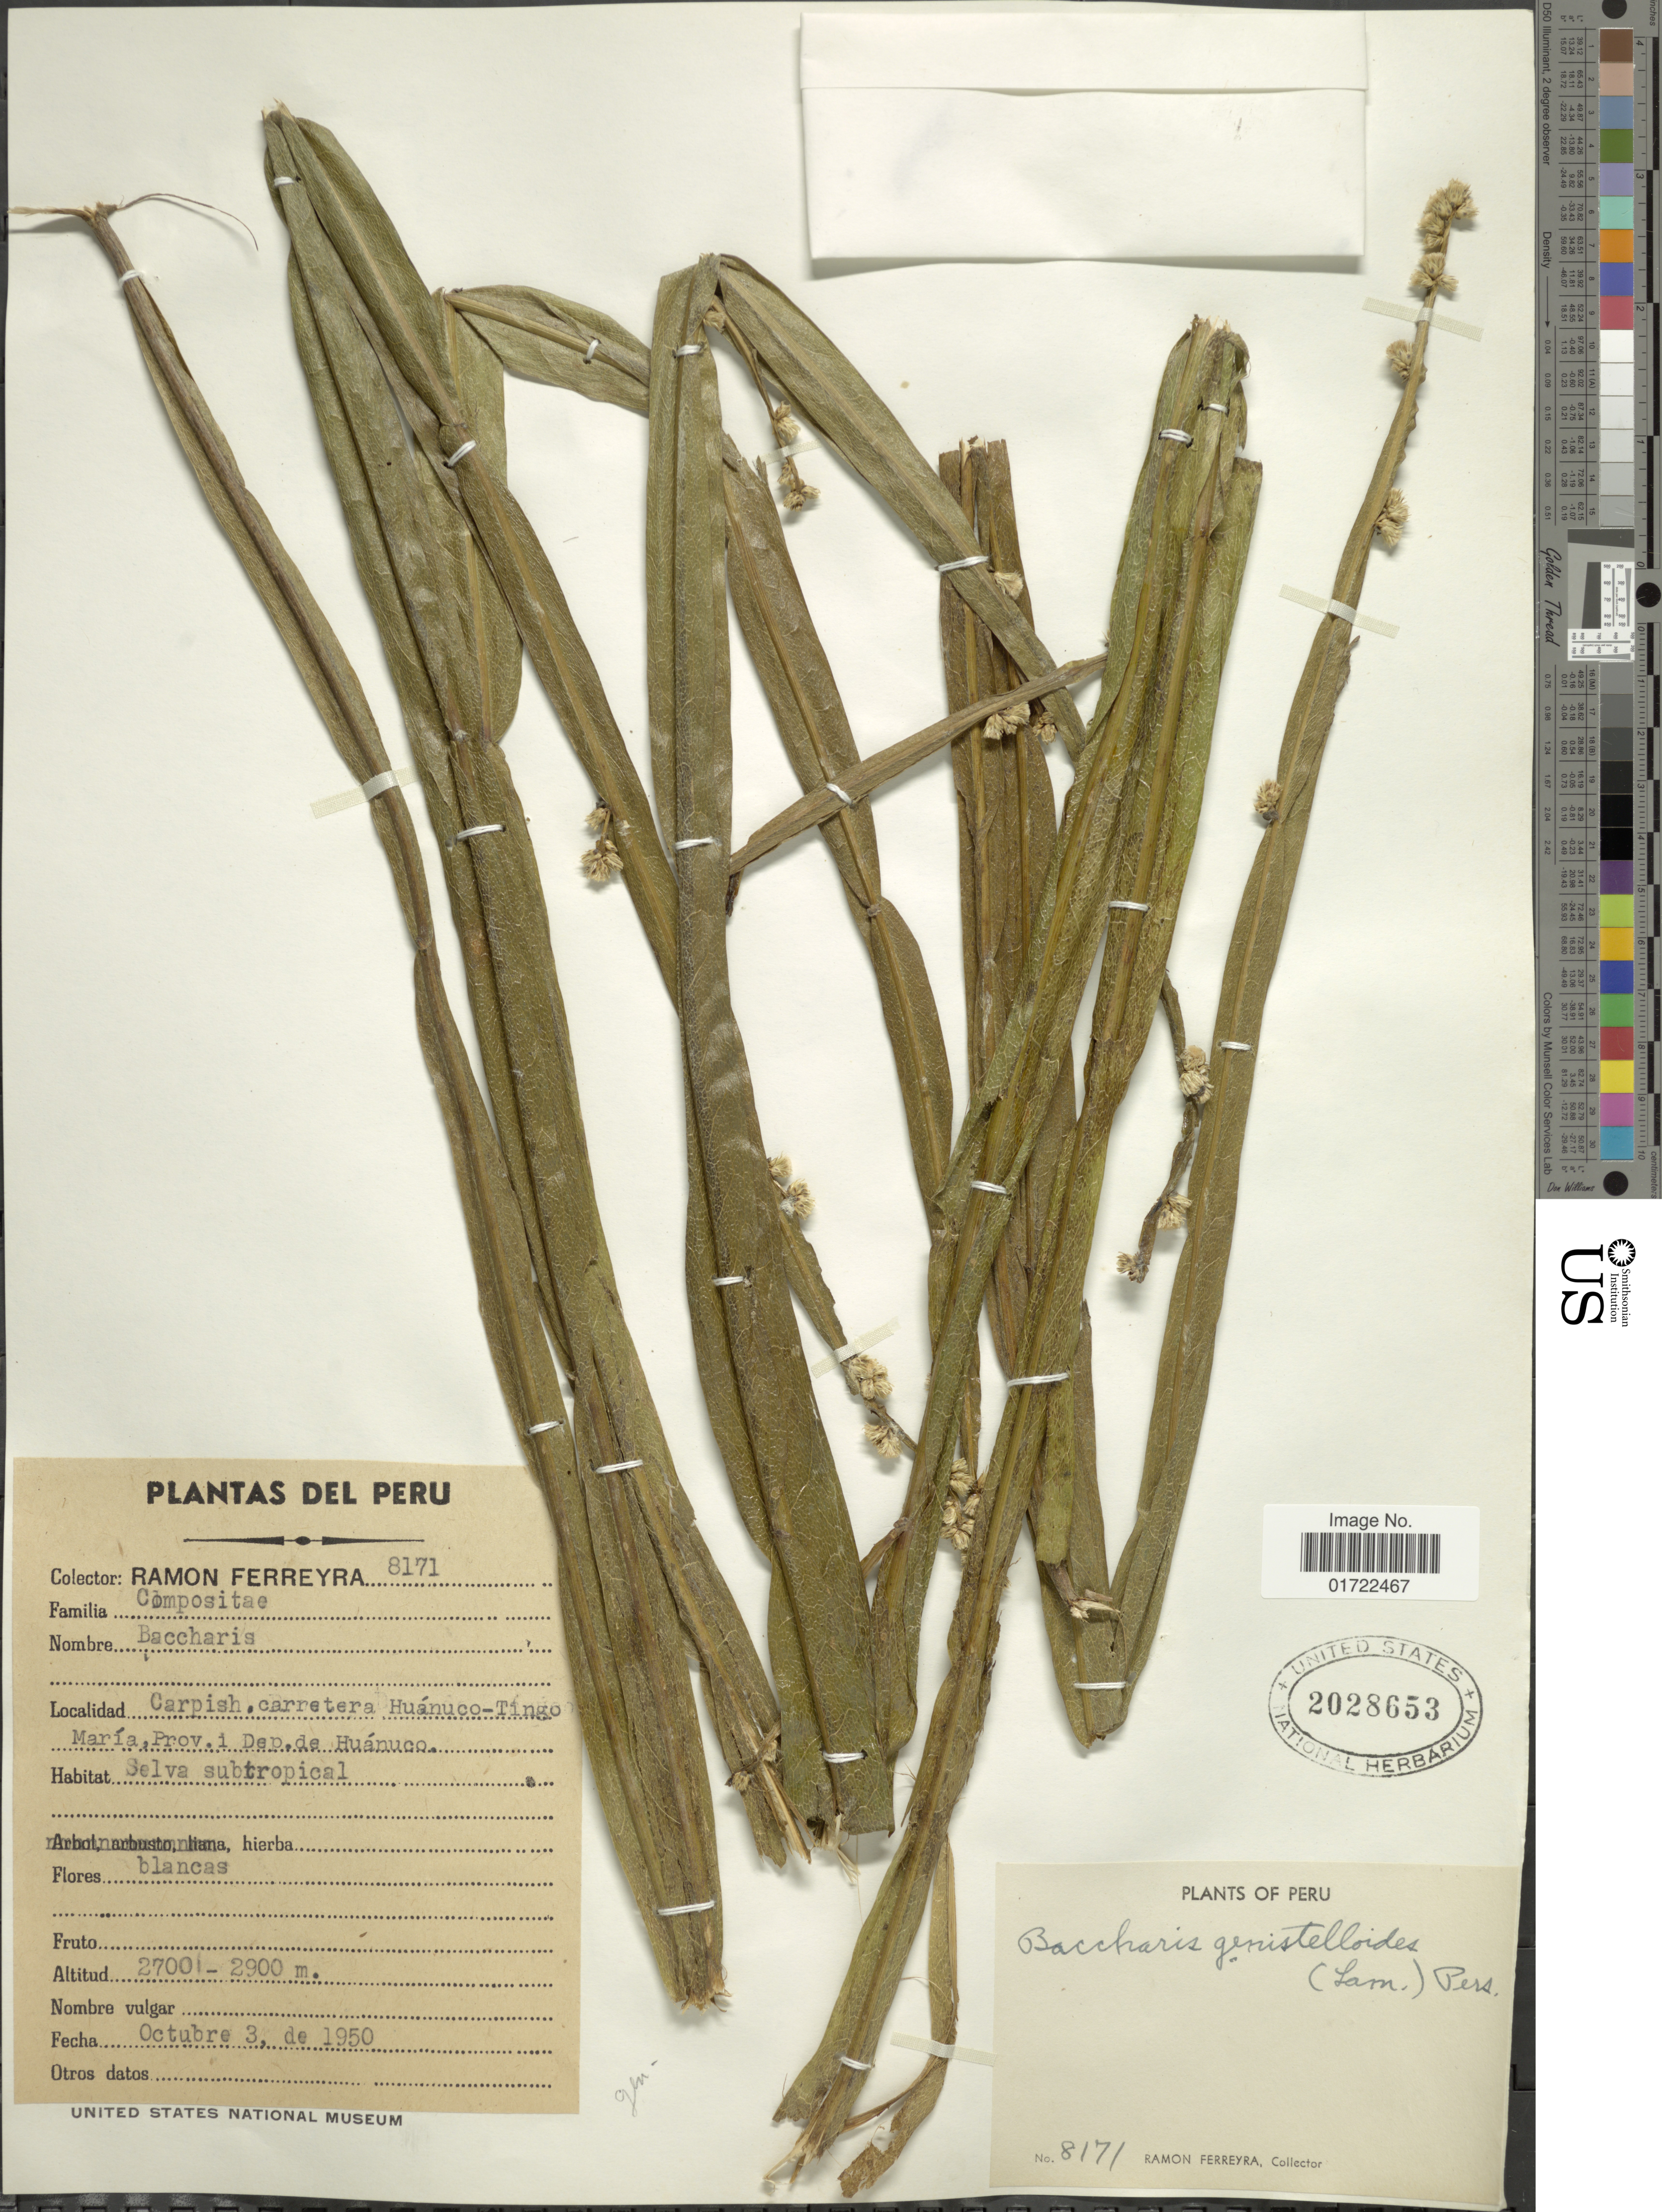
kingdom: Plantae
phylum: Tracheophyta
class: Magnoliopsida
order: Asterales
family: Asteraceae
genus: Baccharis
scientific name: Baccharis genistelloides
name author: (Lam.) Pers.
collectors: R. A. Ferreyra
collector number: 8171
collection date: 1950-10-03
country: Peru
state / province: Huánuco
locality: Carpish, carretera Huanuco-Tingo Maria, Prov. i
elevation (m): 2700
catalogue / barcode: US 2028653